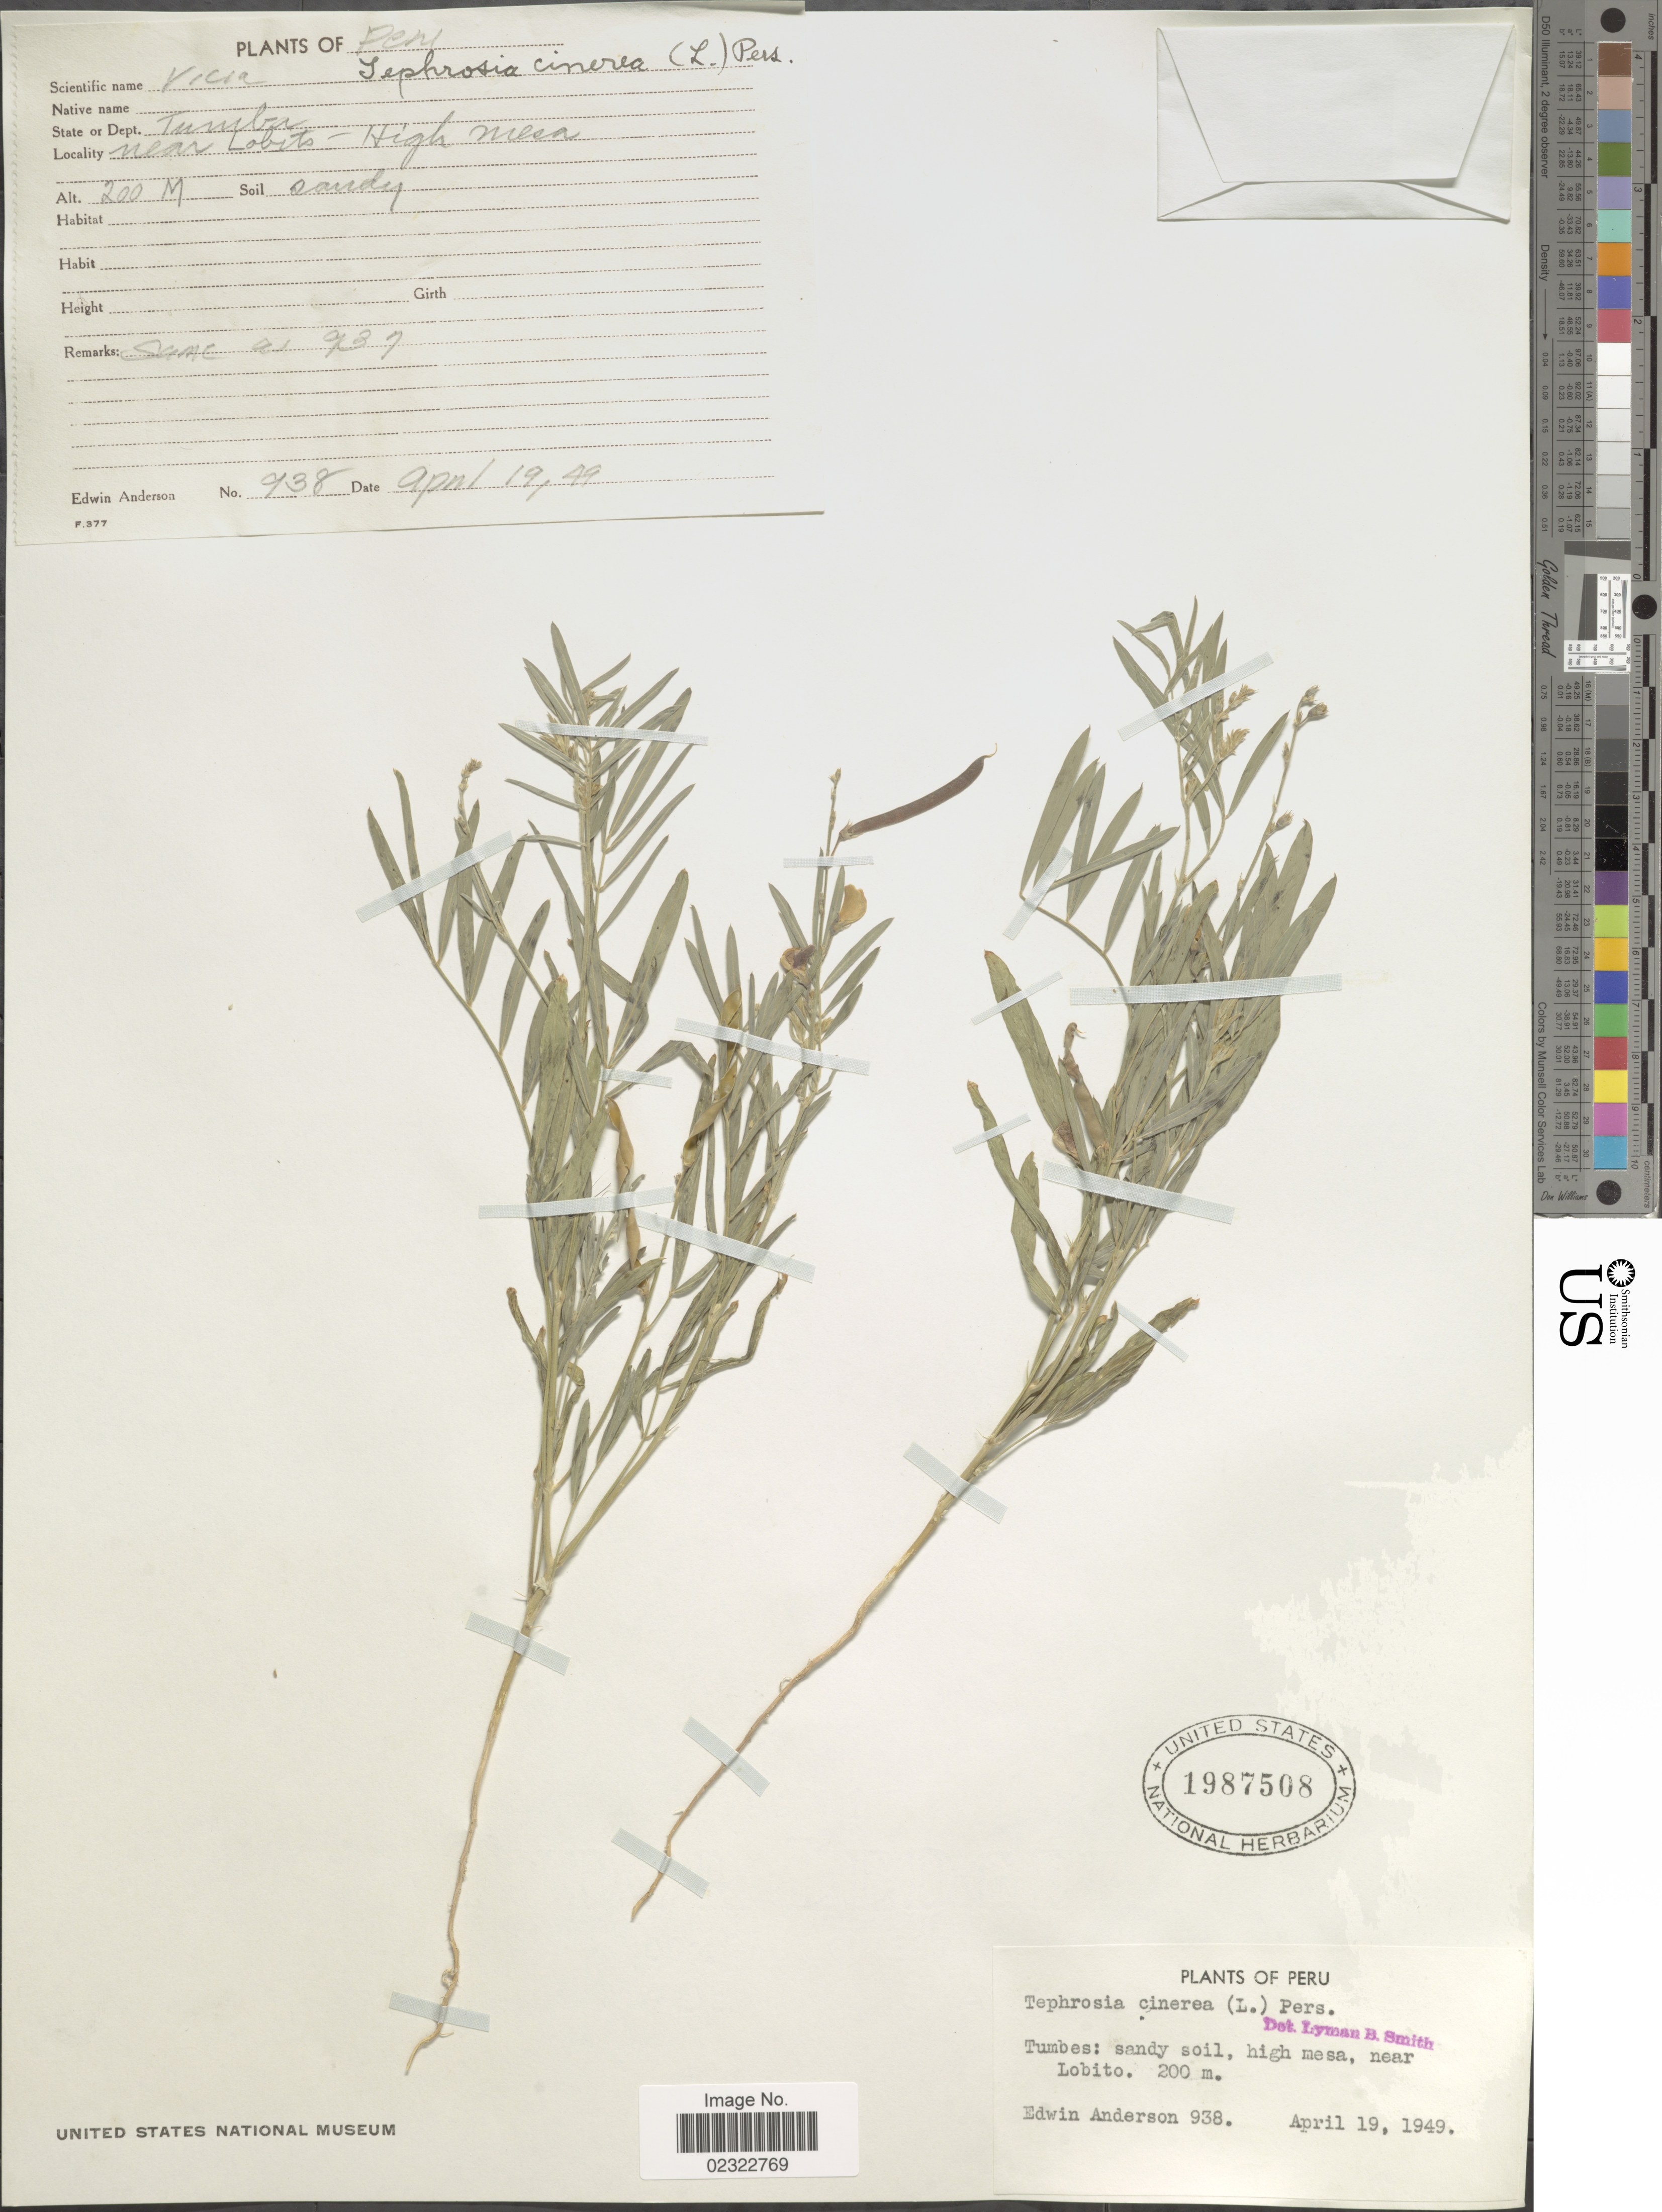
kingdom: Plantae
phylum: Tracheophyta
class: Magnoliopsida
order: Fabales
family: Fabaceae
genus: Tephrosia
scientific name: Tephrosia cinerea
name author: (L.) Pers.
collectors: E. Anderson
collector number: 938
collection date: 1949-04-19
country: Peru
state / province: Tumbes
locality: Sandy soil, high mesa, near Lobito.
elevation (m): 200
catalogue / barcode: US 1987508